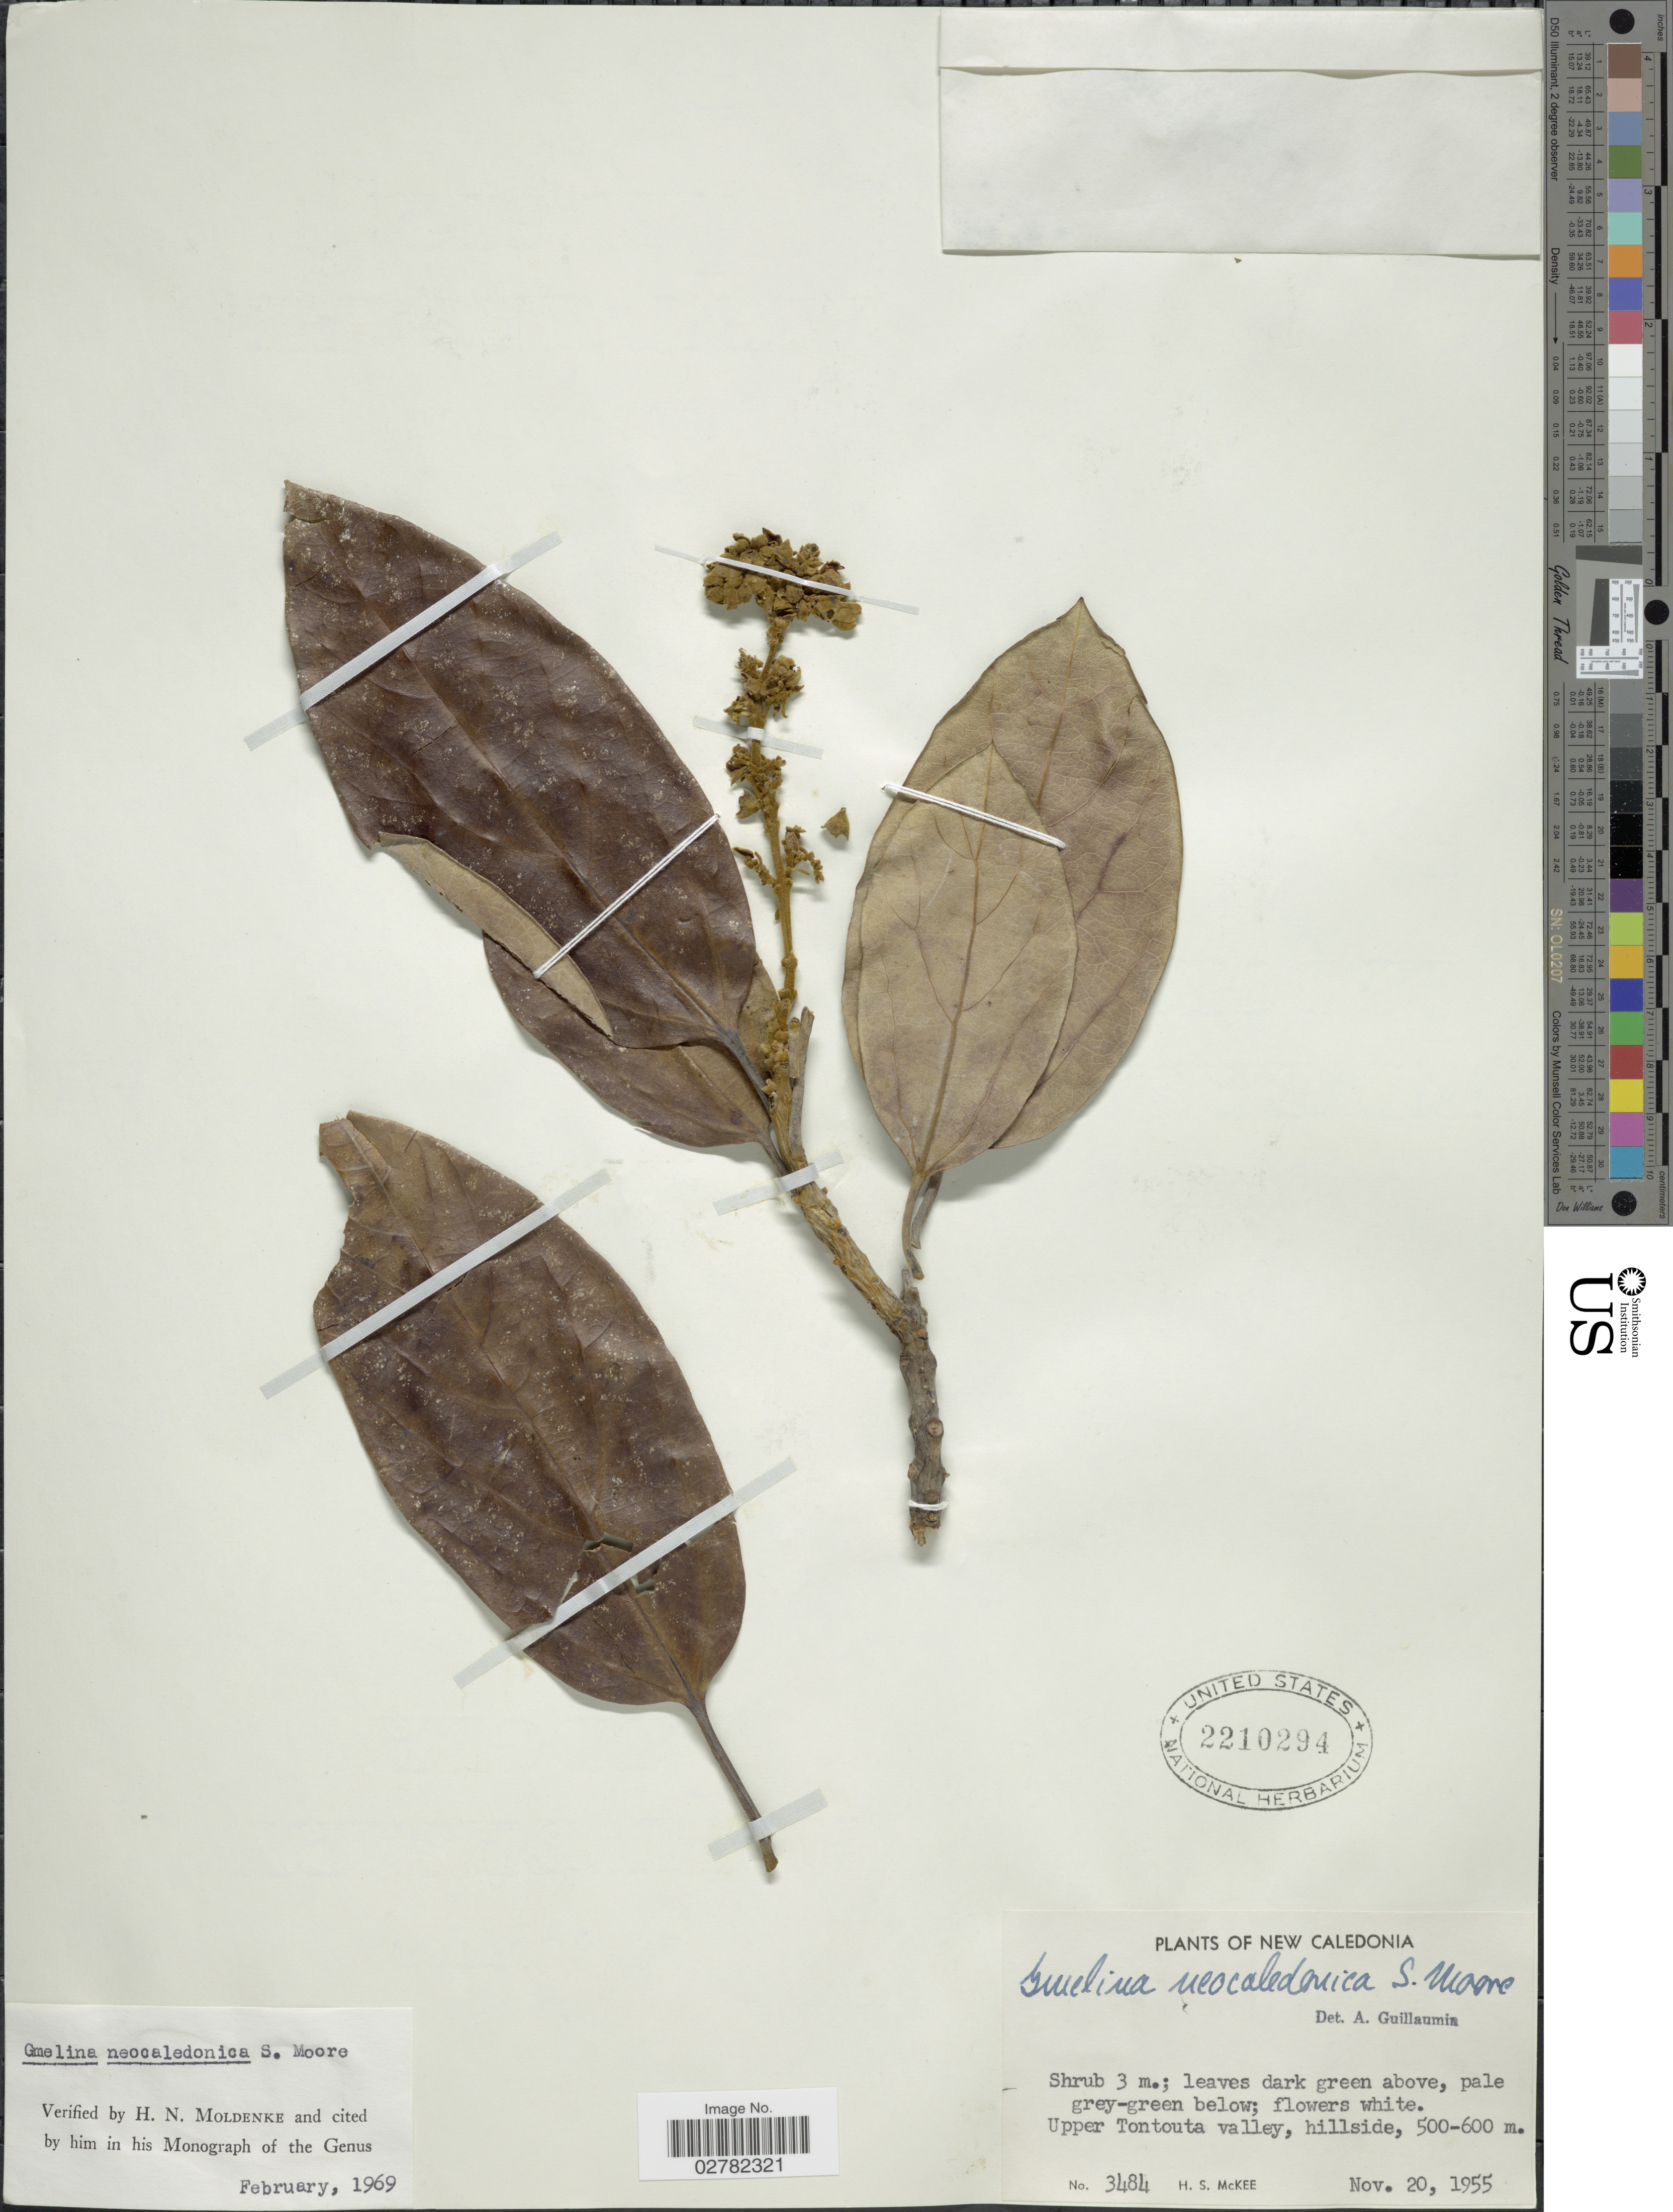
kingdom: Plantae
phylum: Tracheophyta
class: Magnoliopsida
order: Lamiales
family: Lamiaceae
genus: Gmelina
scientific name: Gmelina neocaledonica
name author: S. Moore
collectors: H. S. McKee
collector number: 3484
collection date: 1955-11-20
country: New Caledonia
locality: Upper Tontouta valley.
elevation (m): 500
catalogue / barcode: US 2210294